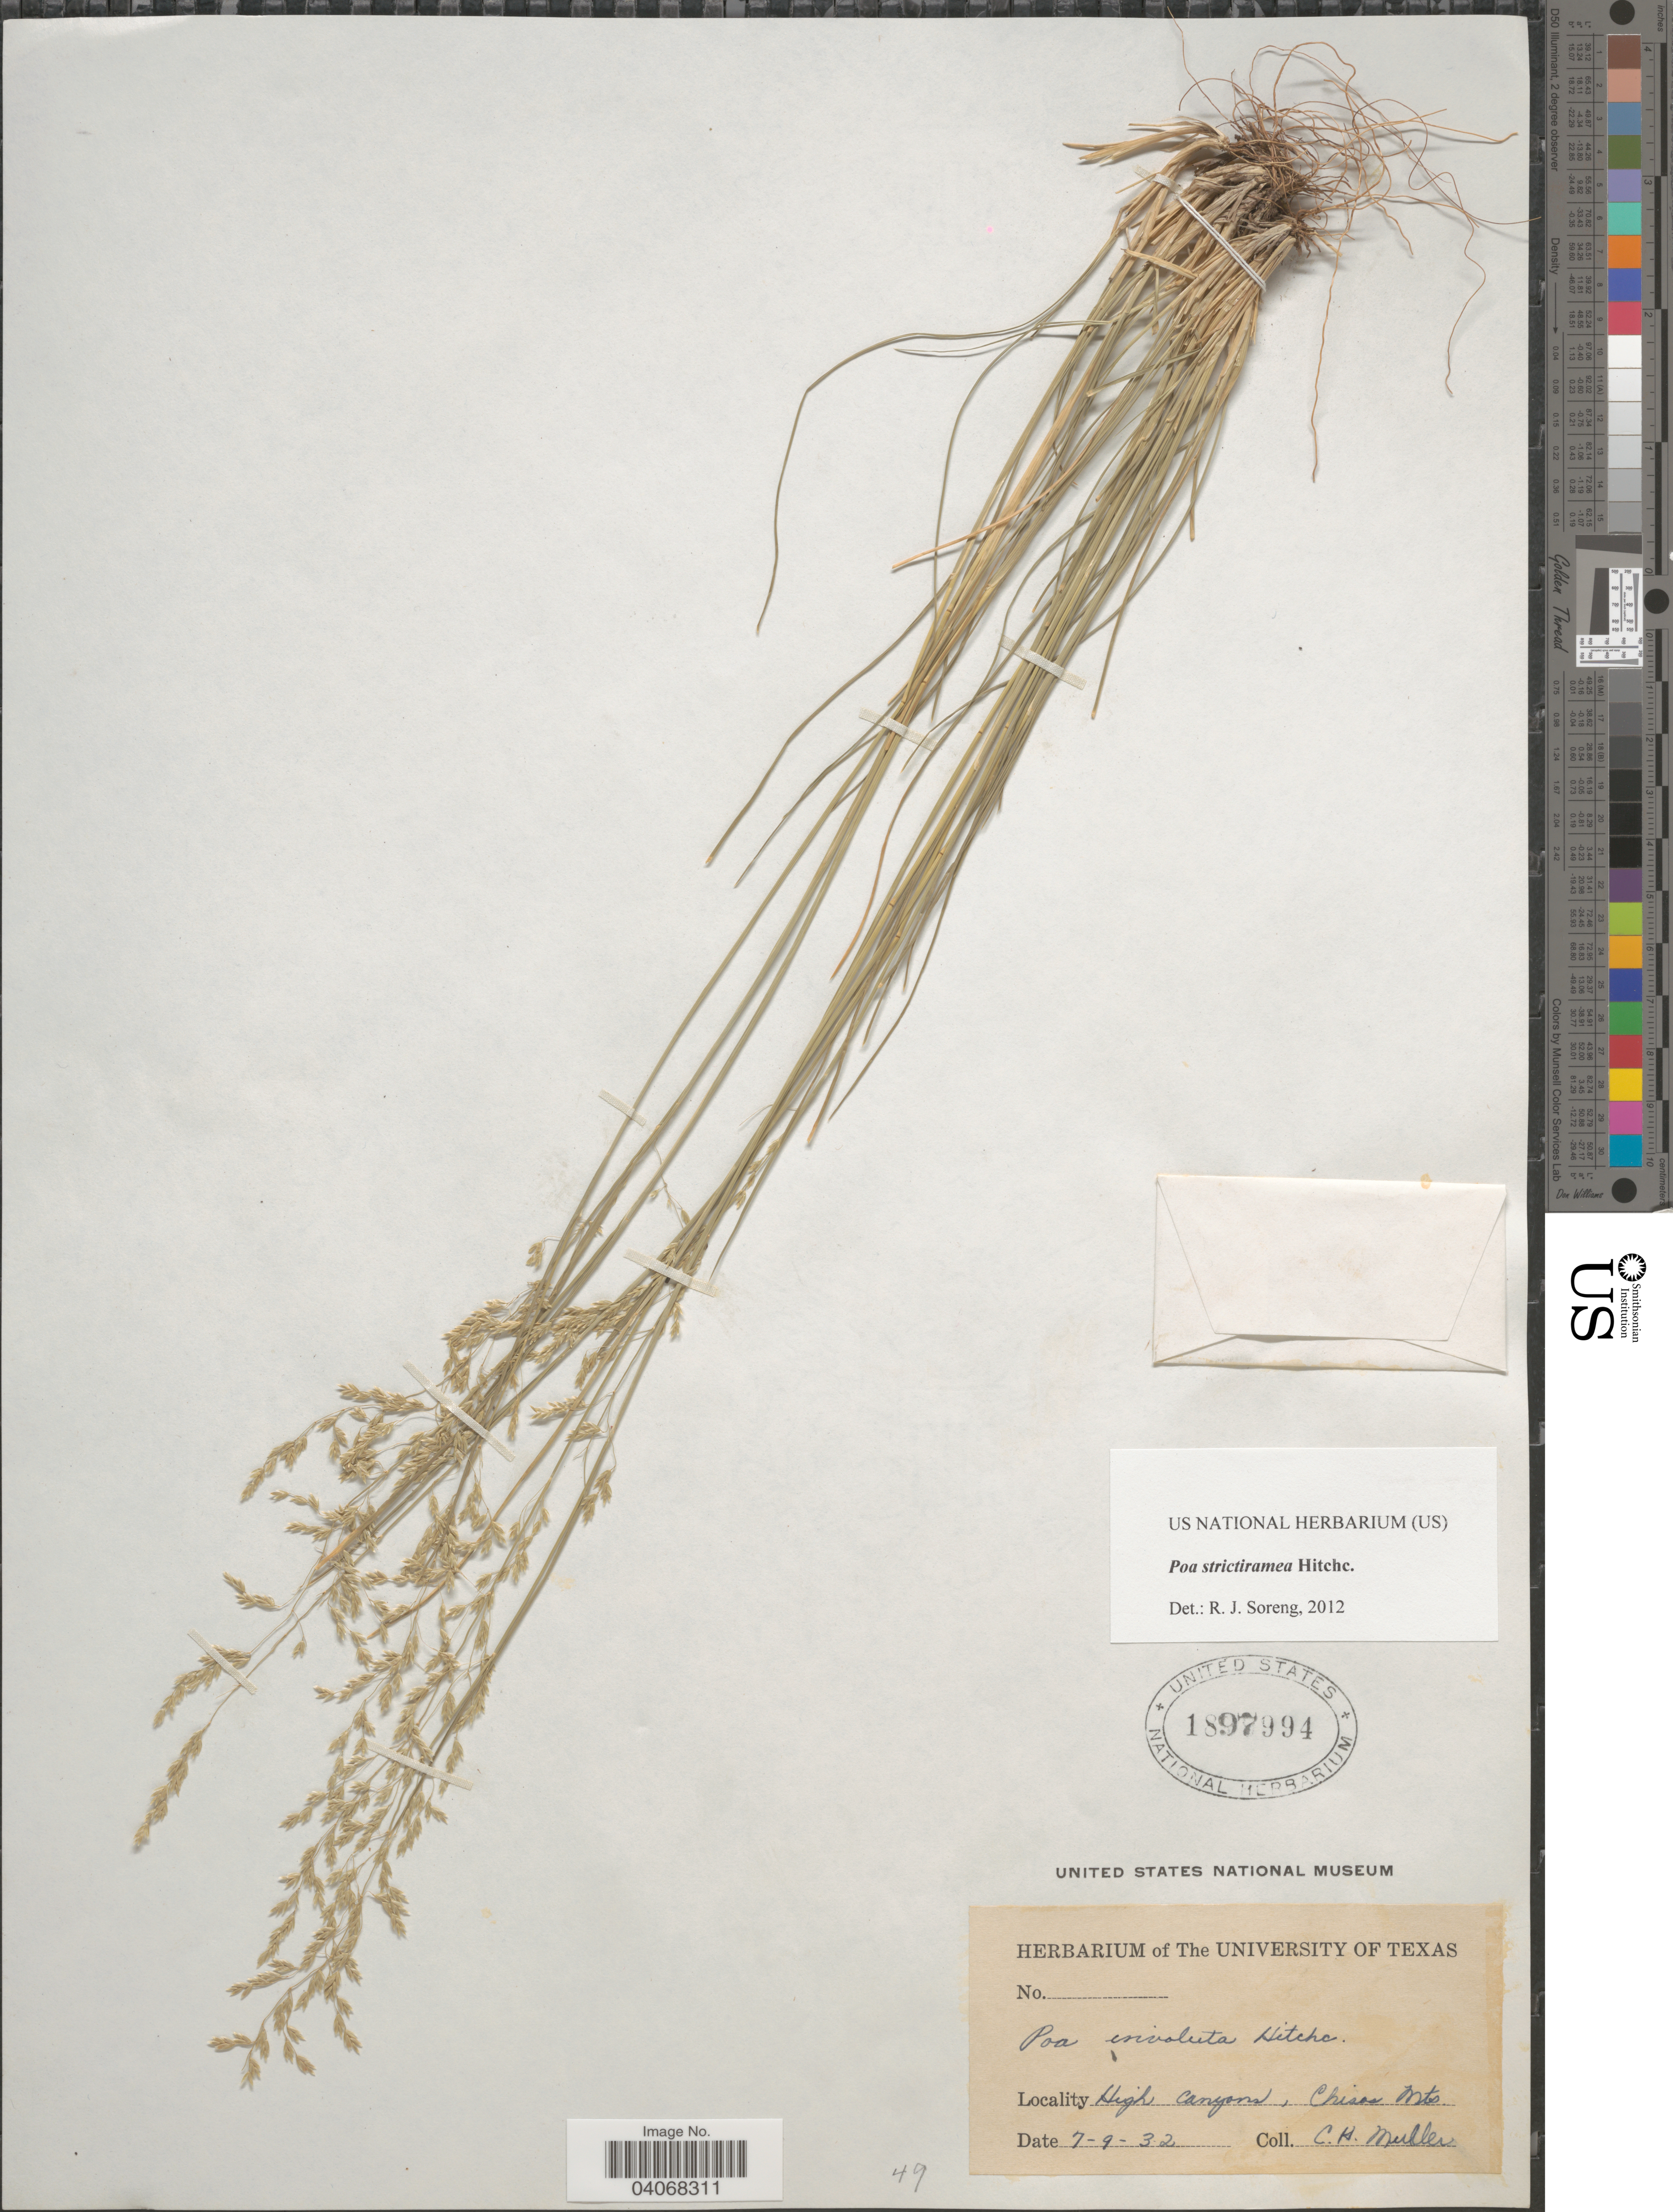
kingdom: Plantae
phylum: Tracheophyta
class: Liliopsida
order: Poales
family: Poaceae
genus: Poa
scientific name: Poa strictiramea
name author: Hitchc.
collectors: C. H. Mueller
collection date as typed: Transcribed d/m/y: 9/7/32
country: United States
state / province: Texas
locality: High Canyon, Chisos Mts.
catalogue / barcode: US 1897994